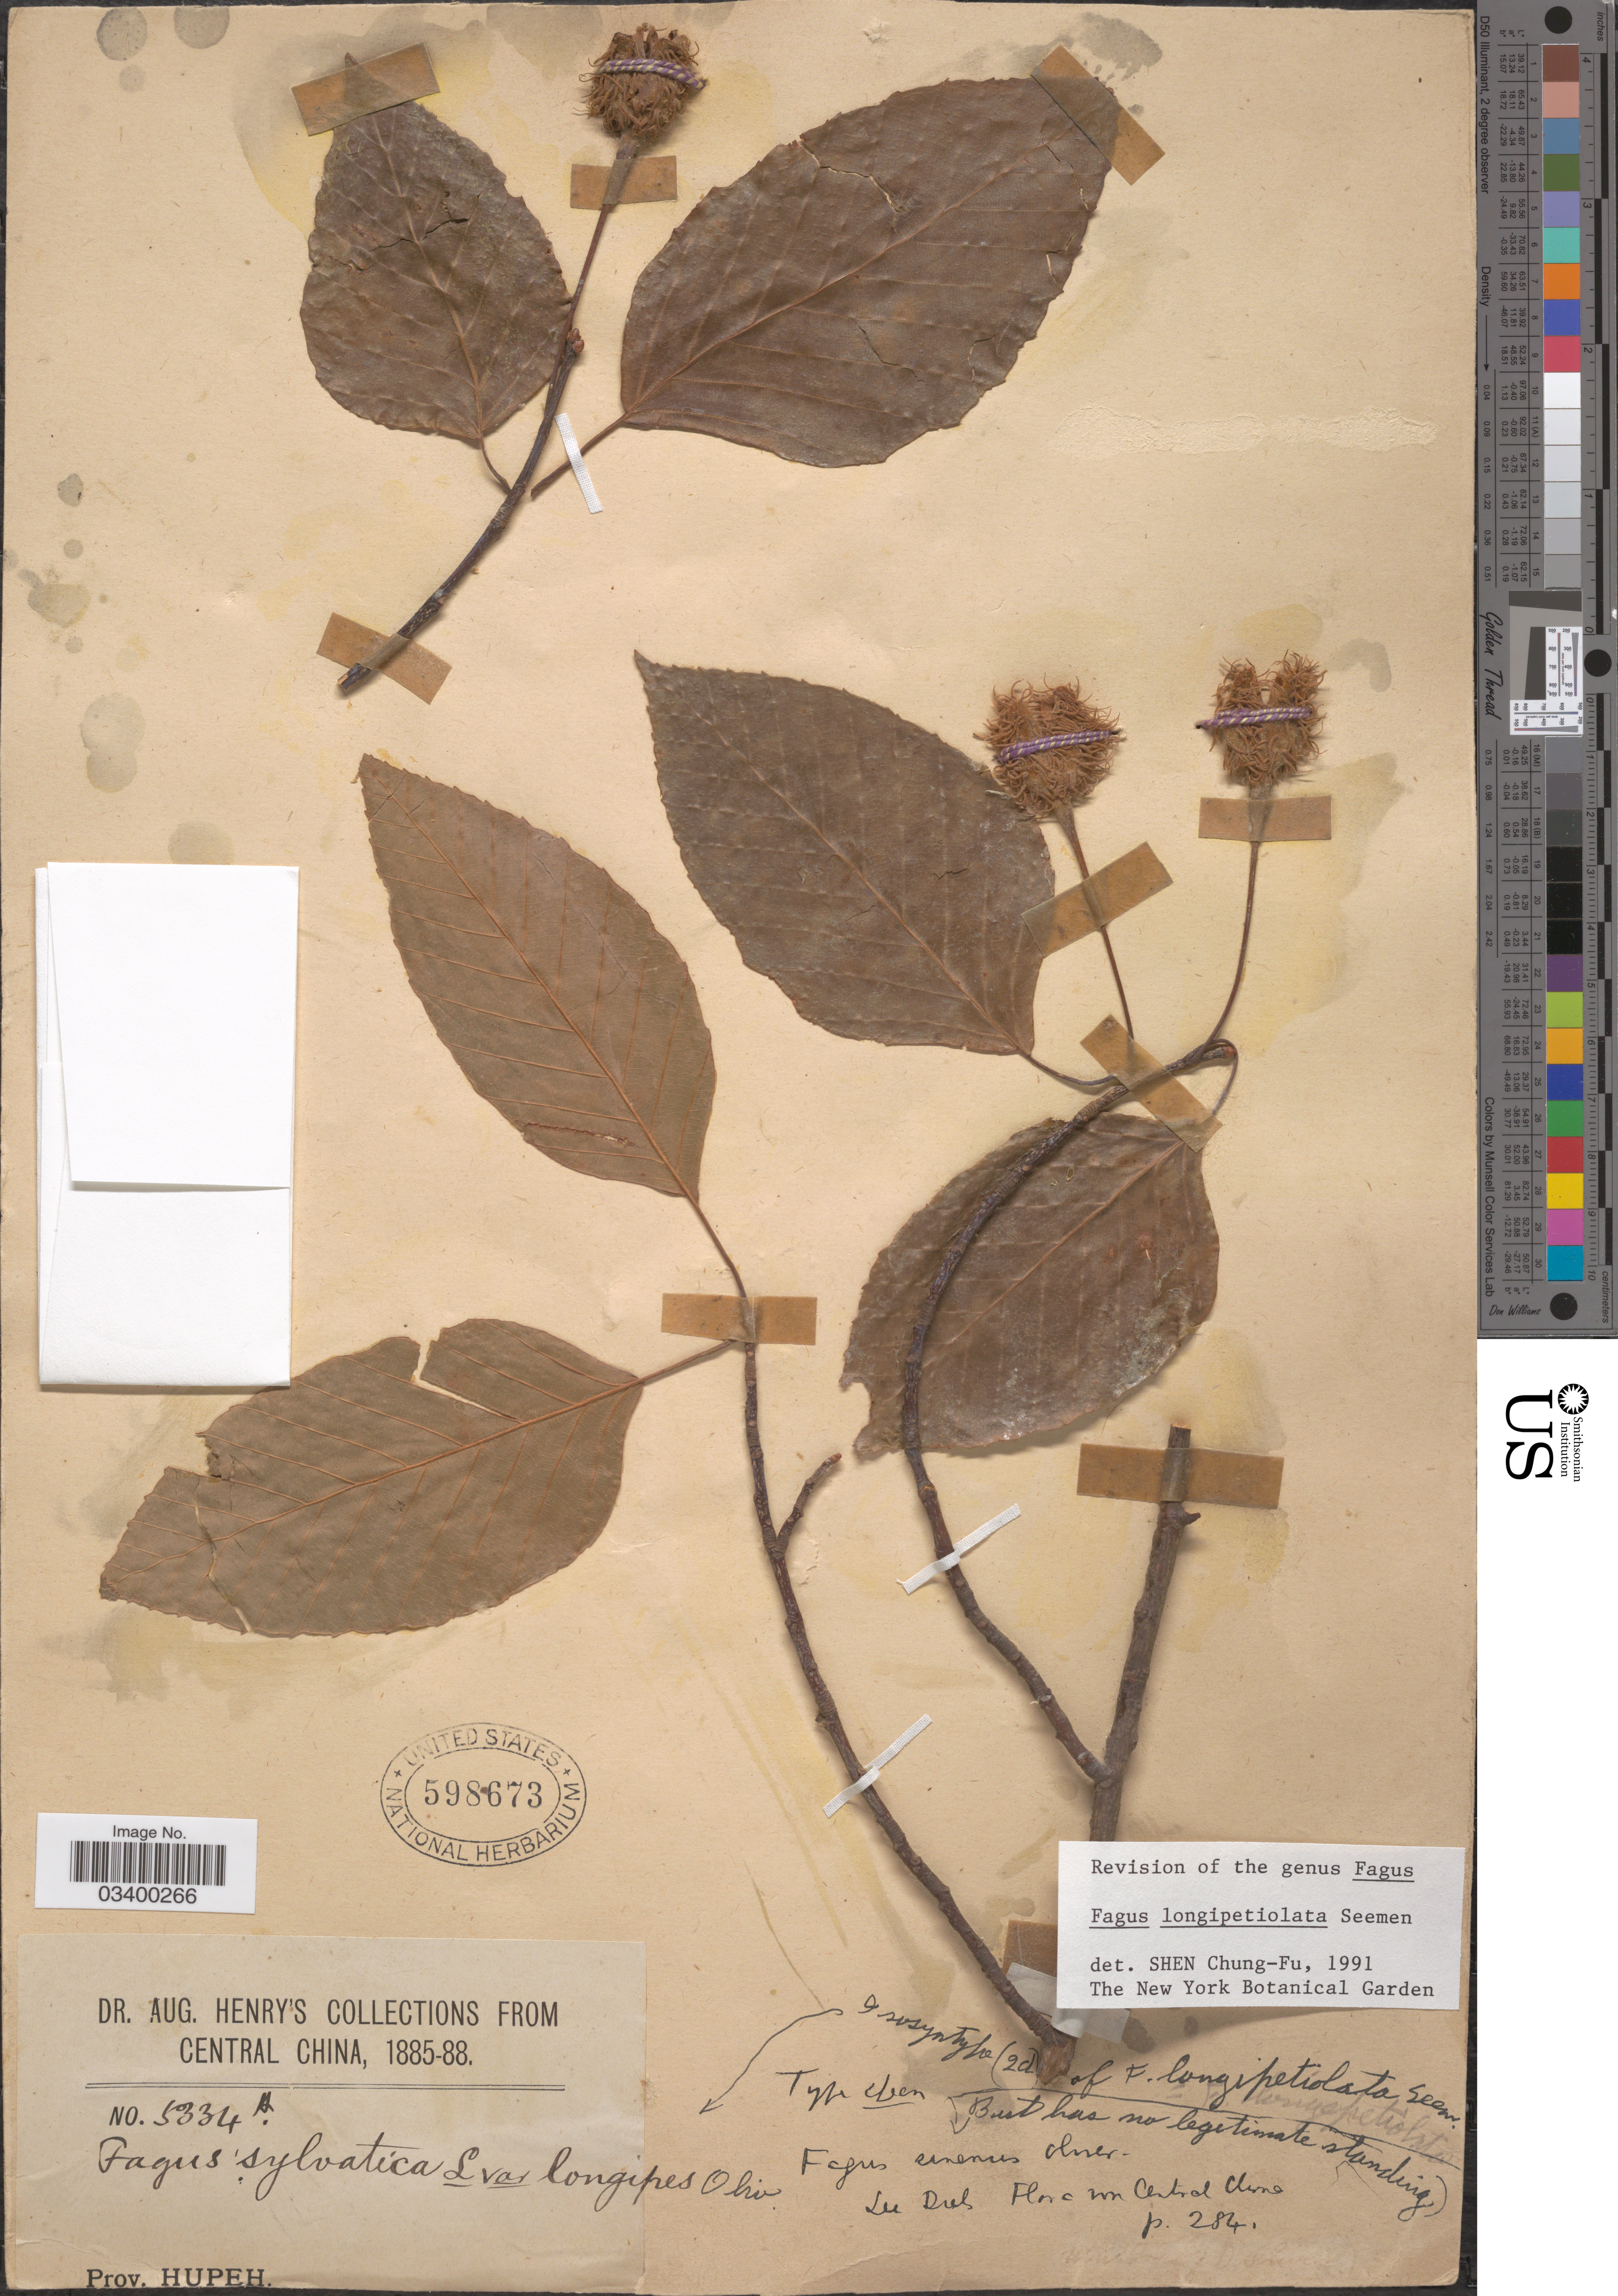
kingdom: Plantae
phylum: Tracheophyta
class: Magnoliopsida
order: Fagales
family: Fagaceae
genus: Fagus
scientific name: Fagus longipetiolata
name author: Seemen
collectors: A. Henry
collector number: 5334 A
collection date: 1885/1888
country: China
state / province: Hubei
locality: Central China. Prov. Hupeh.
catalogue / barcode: US 598673